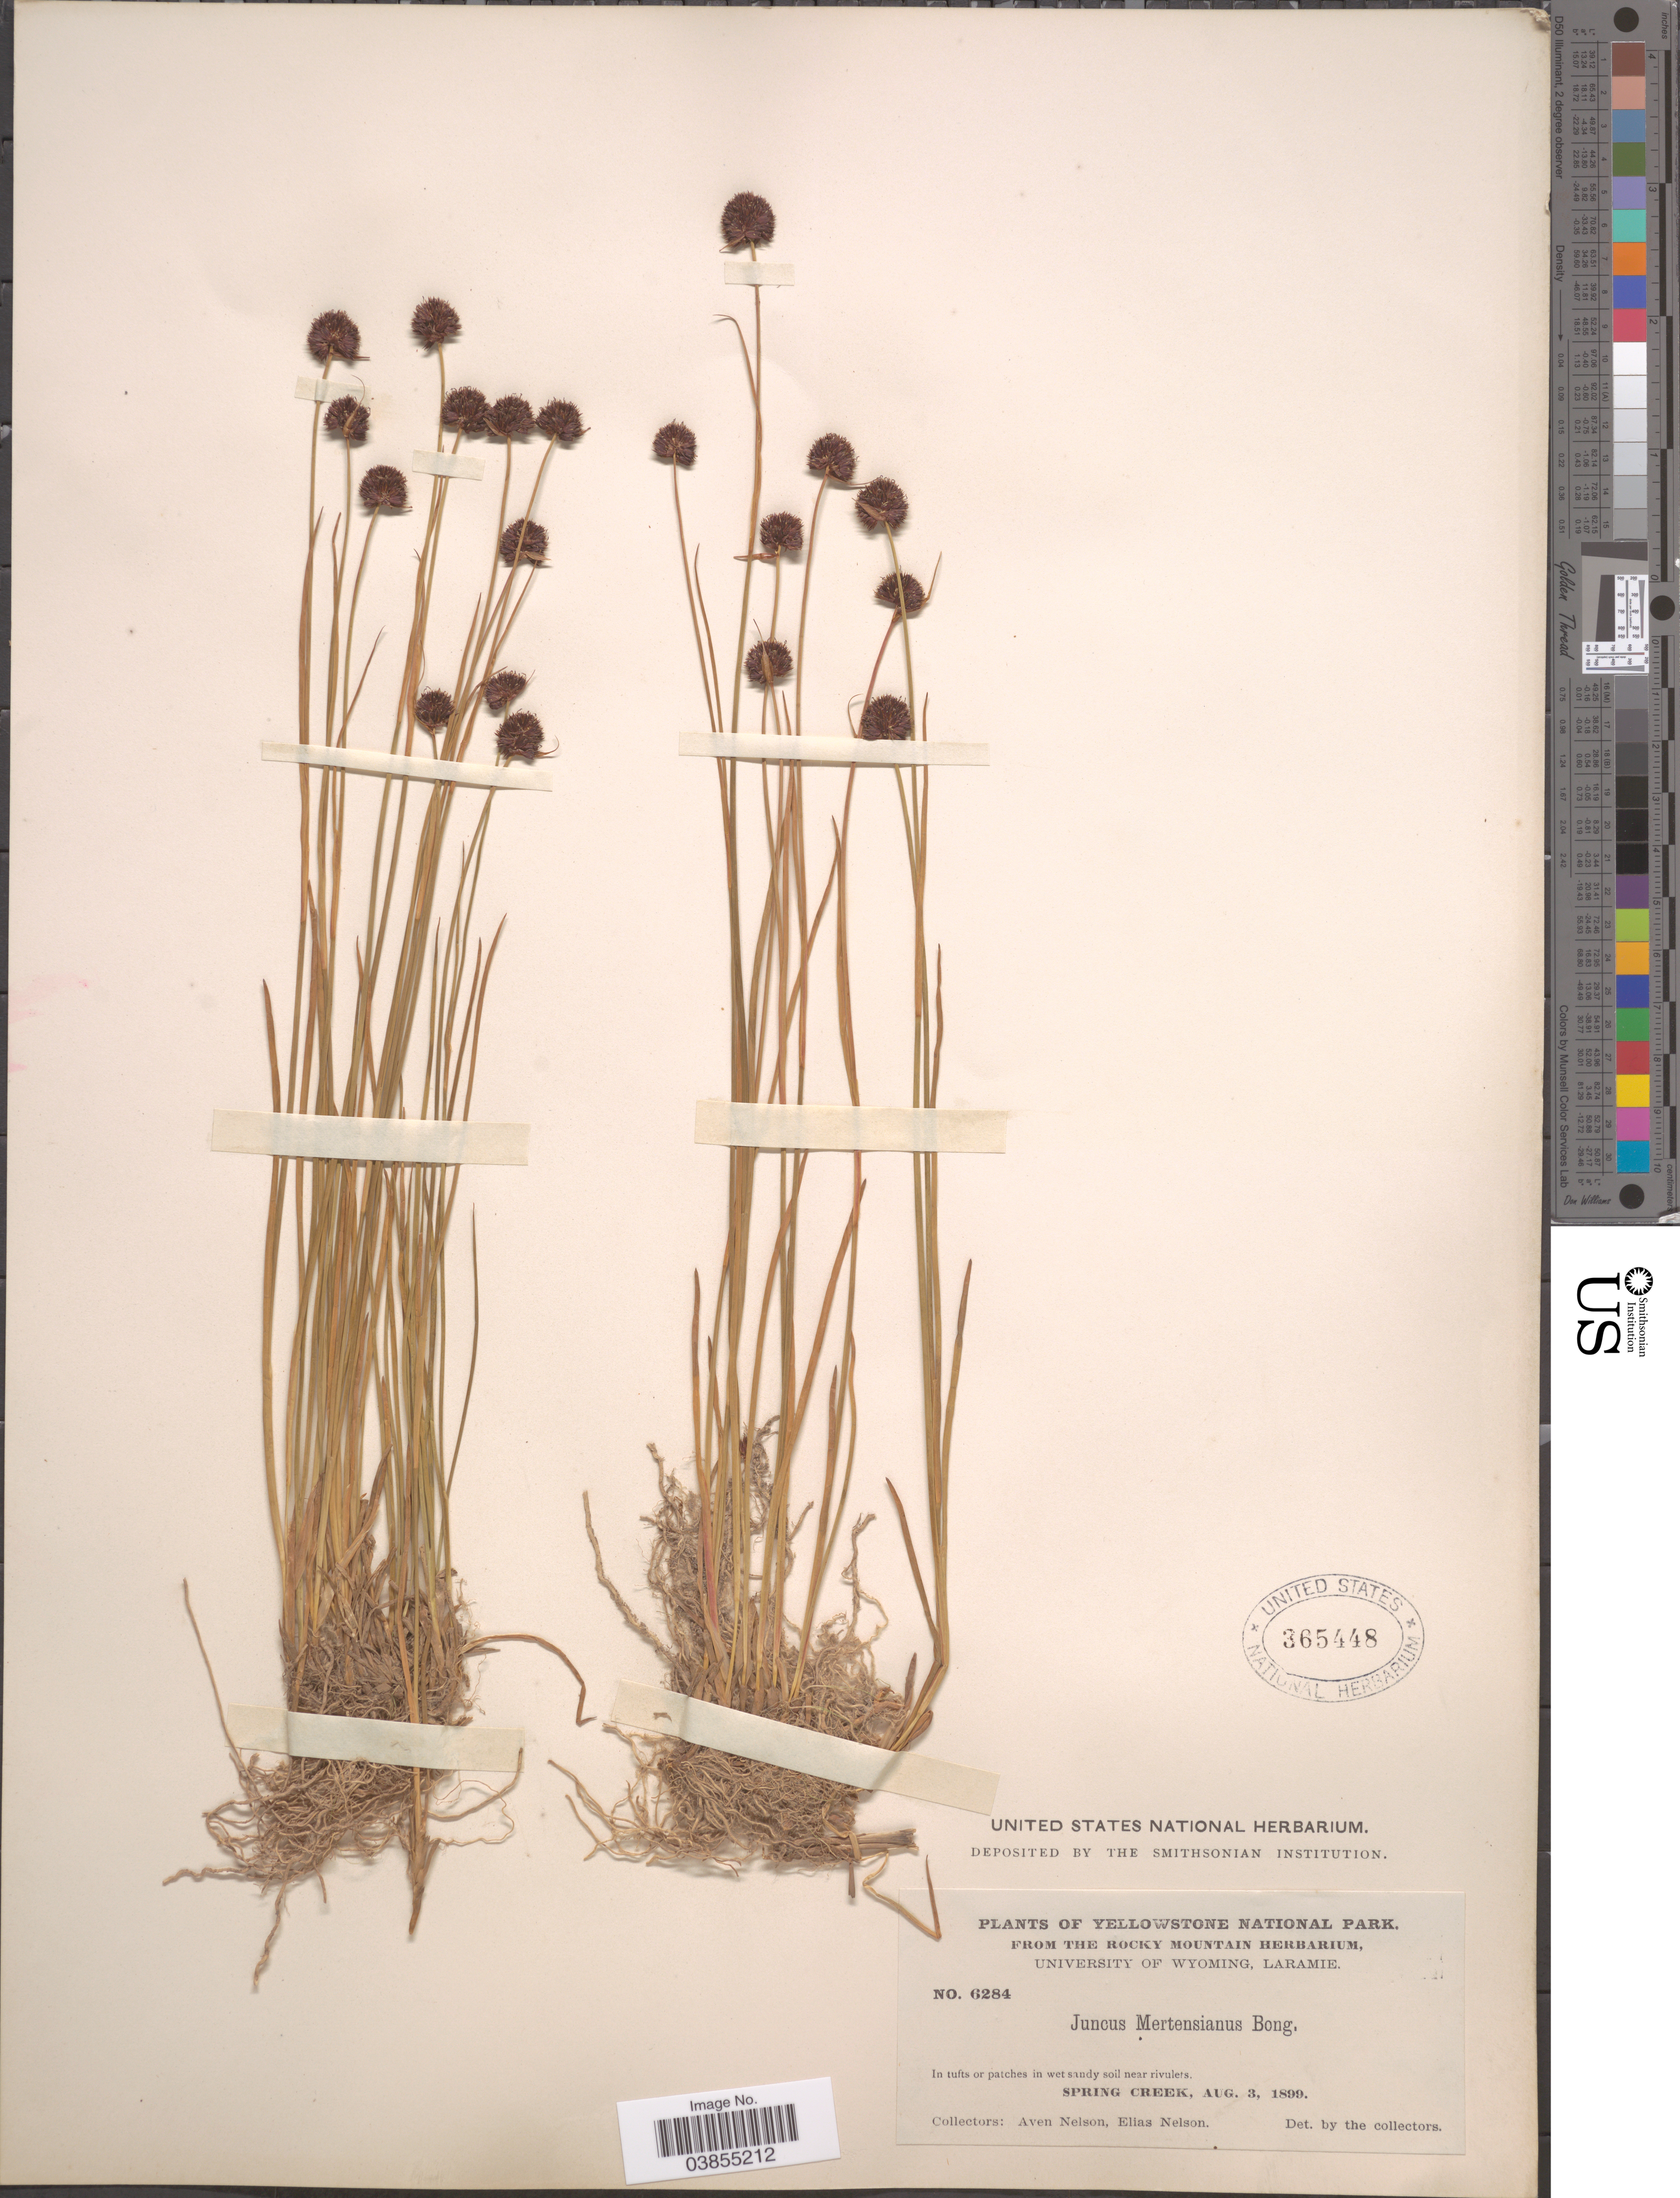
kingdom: Plantae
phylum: Tracheophyta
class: Liliopsida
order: Poales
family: Juncaceae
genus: Juncus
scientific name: Juncus mertensianus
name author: Bong.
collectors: A. Nelson & E. Nelson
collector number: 6284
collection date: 1899-08-03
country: United States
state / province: Wyoming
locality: Yellowstone National Park. Spring Creek.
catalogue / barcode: US 365448